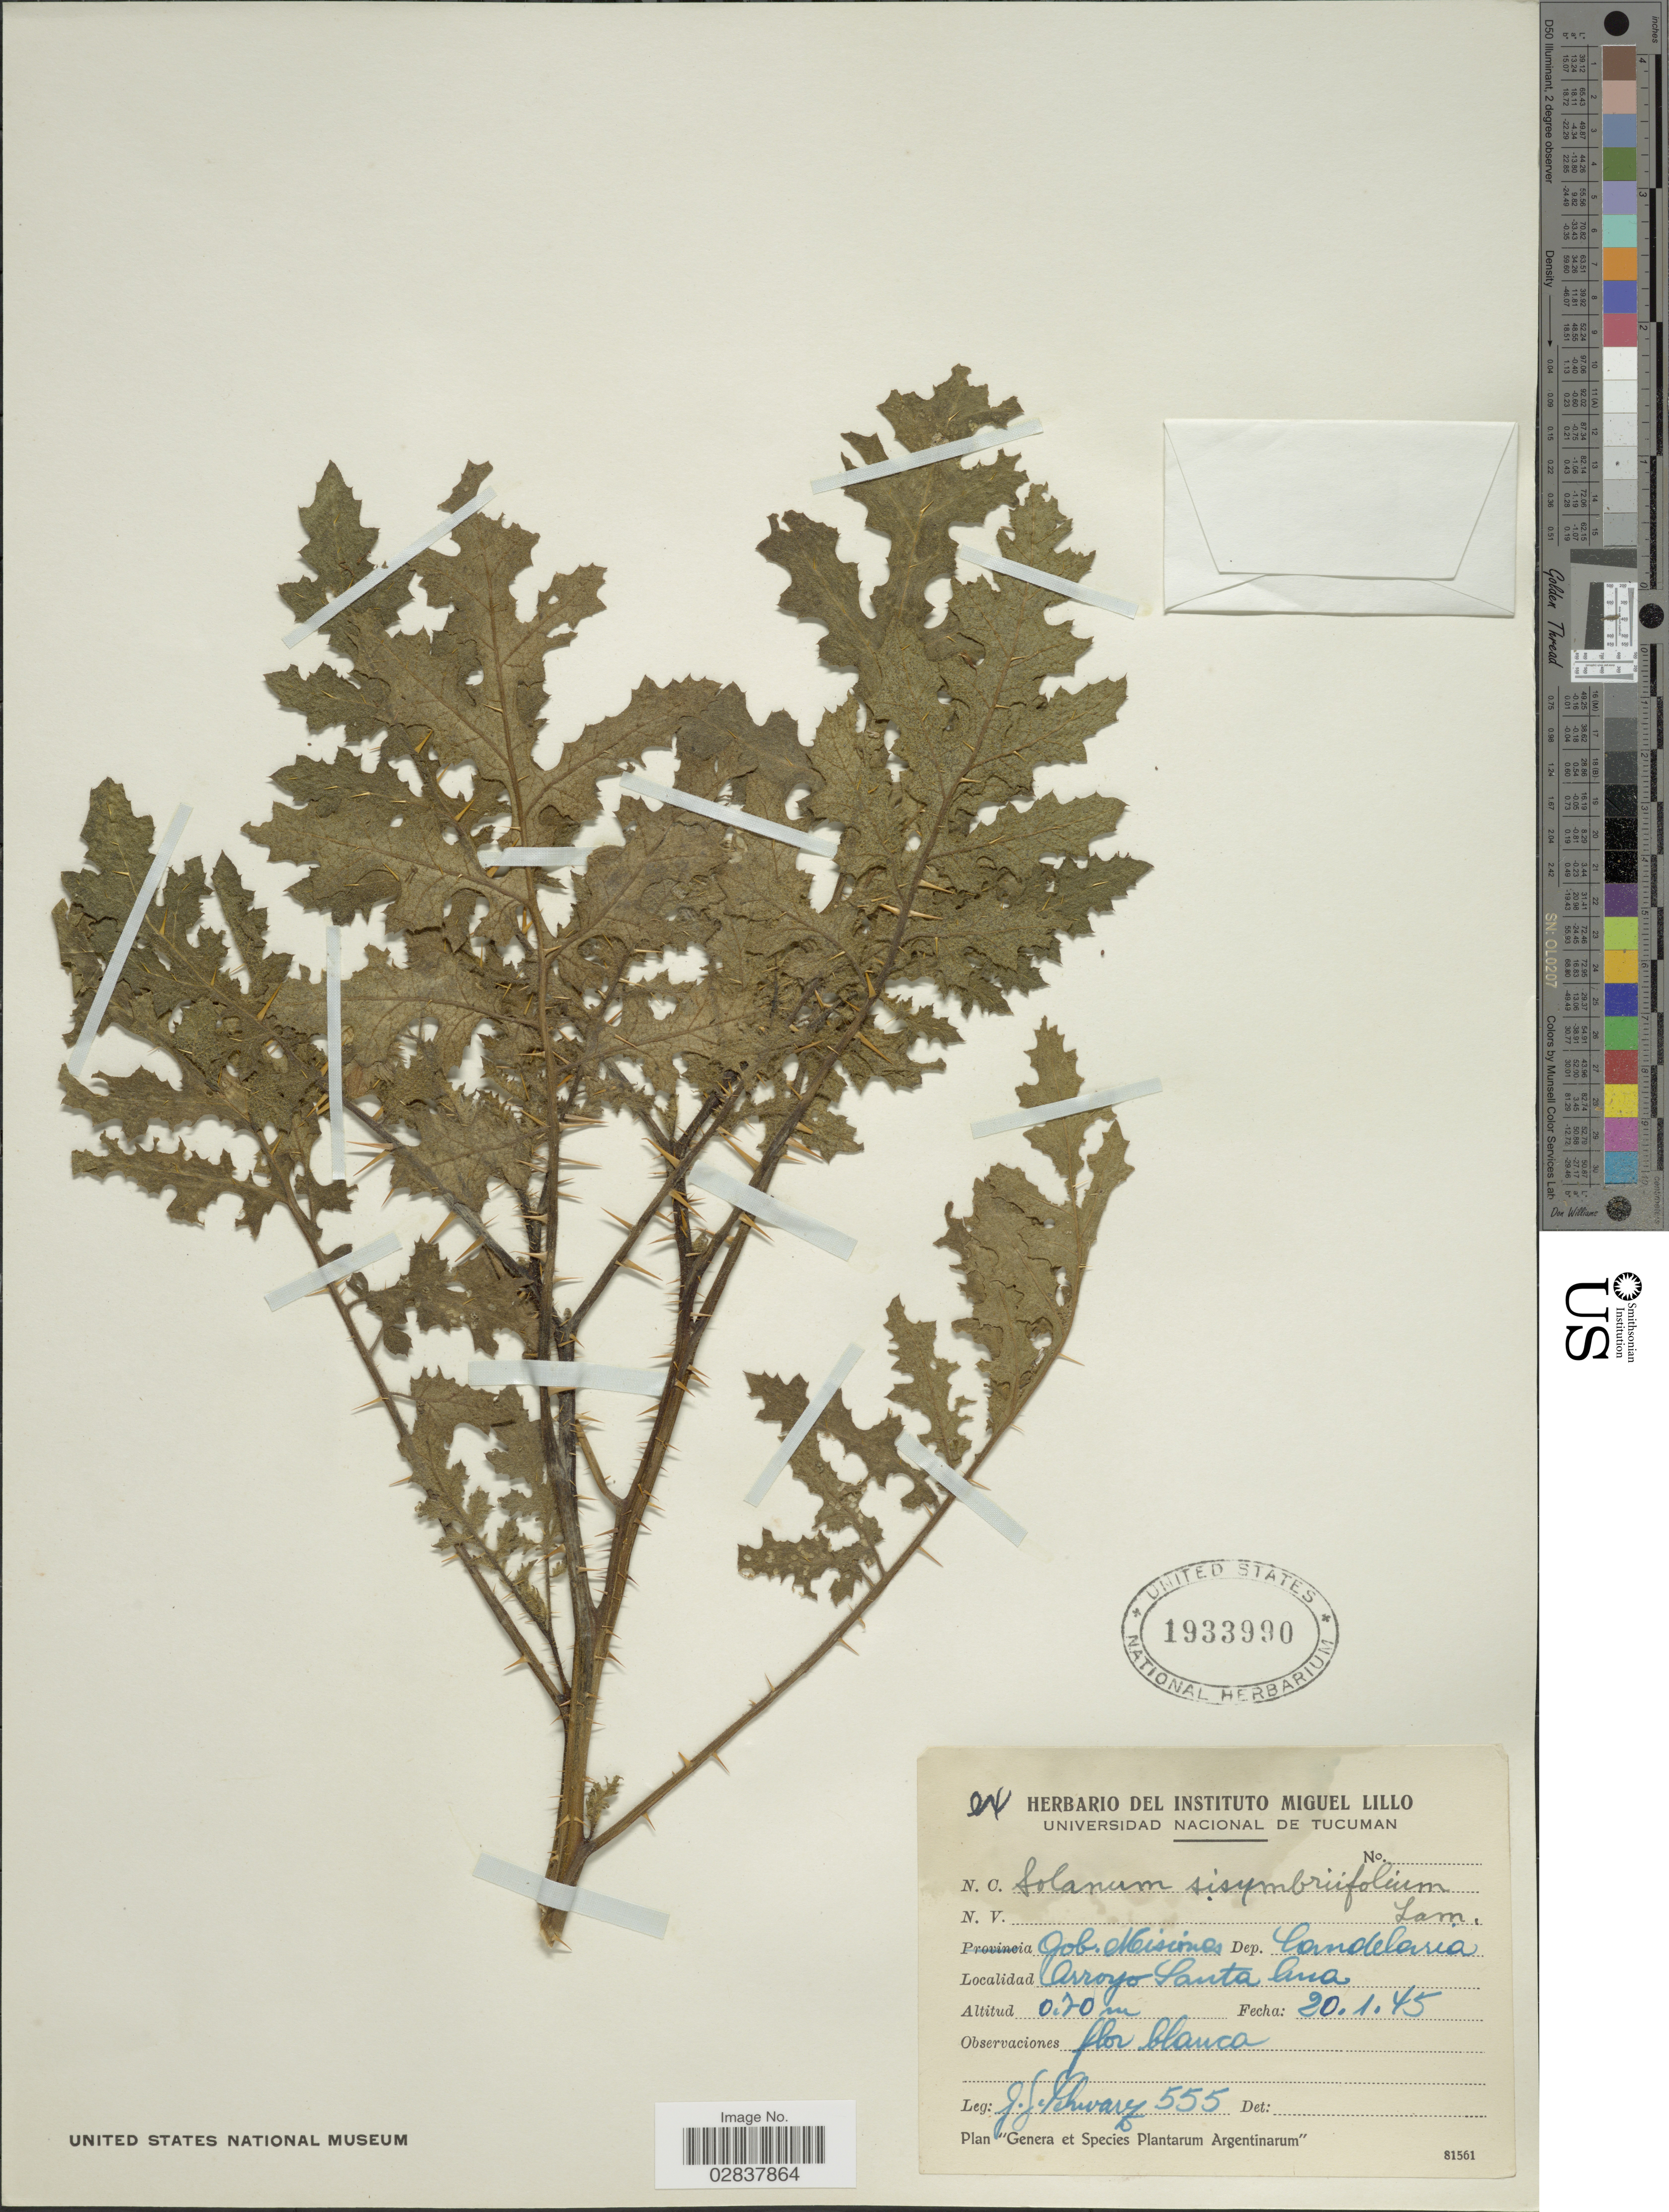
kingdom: Plantae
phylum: Tracheophyta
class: Magnoliopsida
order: Solanales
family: Solanaceae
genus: Solanum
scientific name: Solanum sisymbriifolium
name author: Lam.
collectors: G. J. Schwarz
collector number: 555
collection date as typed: Transcribed d/m/y: 20/1/45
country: Argentina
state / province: Misiones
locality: Gob. Misiones, Dep. Candelaria, Arroyo Santa Ana.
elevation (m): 0.7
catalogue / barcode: US 1933990